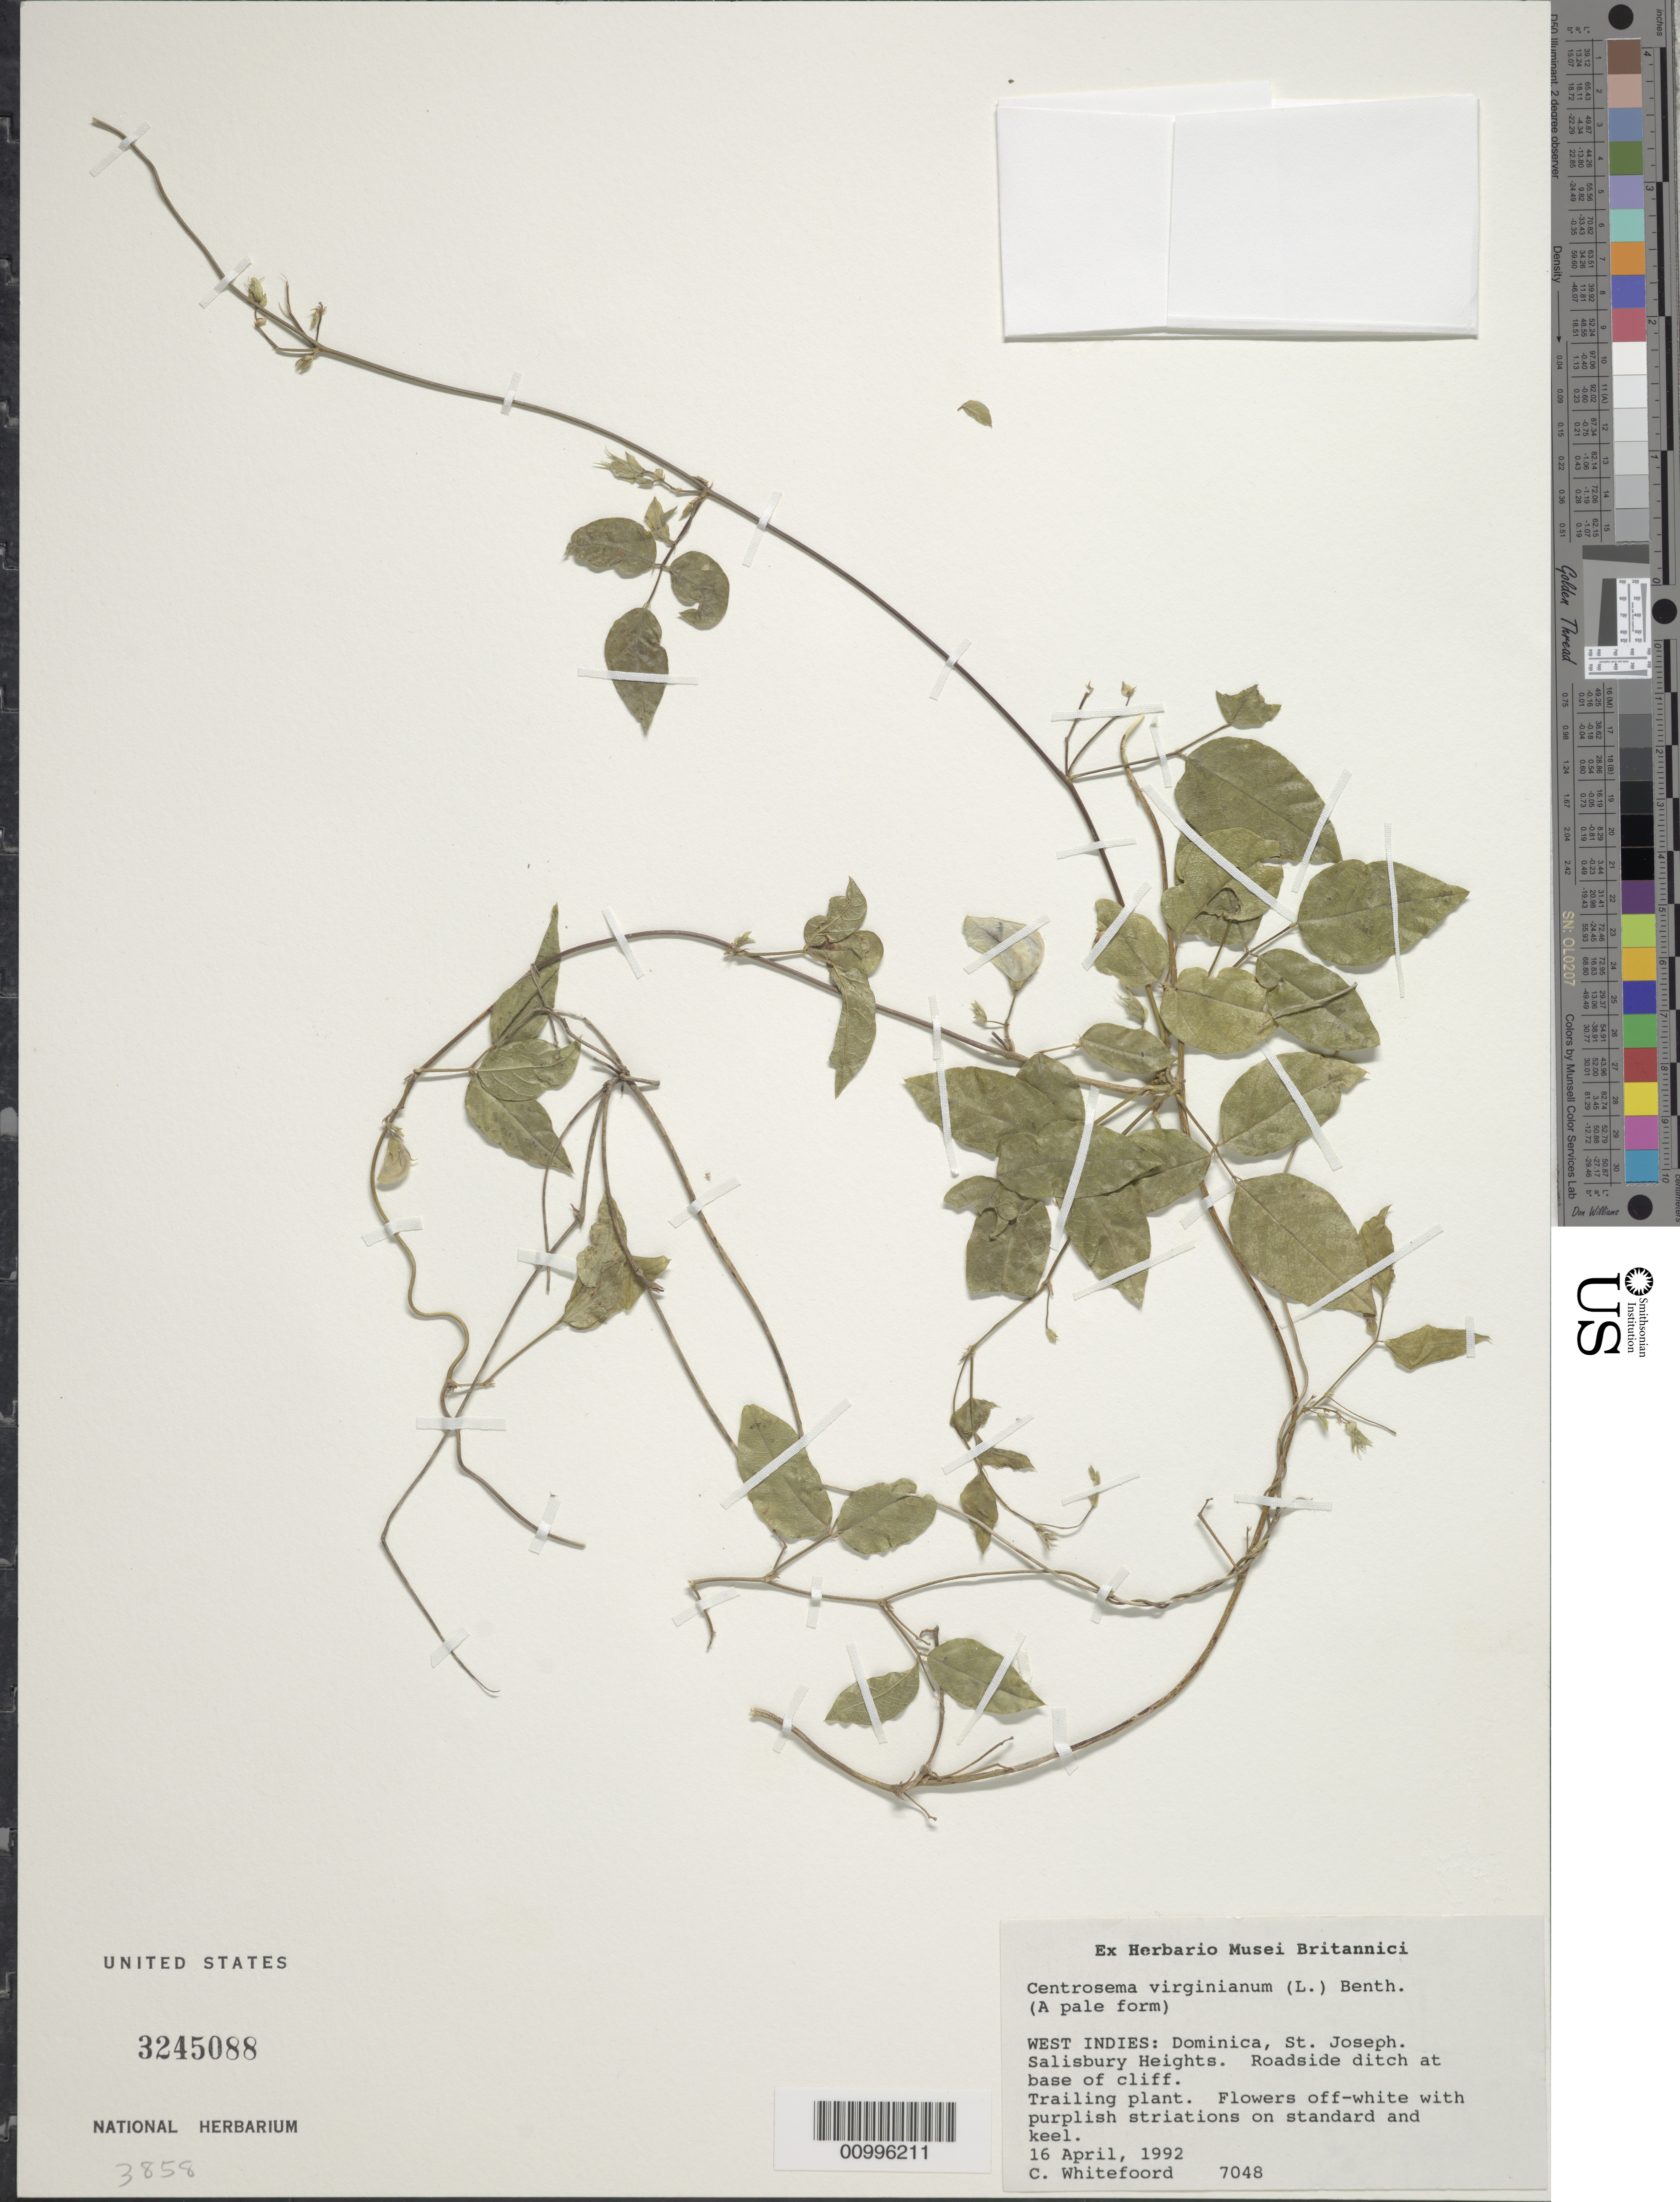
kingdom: Plantae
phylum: Tracheophyta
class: Magnoliopsida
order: Fabales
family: Fabaceae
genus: Centrosema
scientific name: Centrosema virginianum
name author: (L.) Benth.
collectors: C. Whitefoord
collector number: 7048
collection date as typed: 16 Apr 1992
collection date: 1992-04-16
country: Dominica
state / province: St. Joseph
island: Dominica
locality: St. Joseph. Salisbury Heights. Roadside ditch at base of cliff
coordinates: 0 N, 0 E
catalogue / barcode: US 3245088